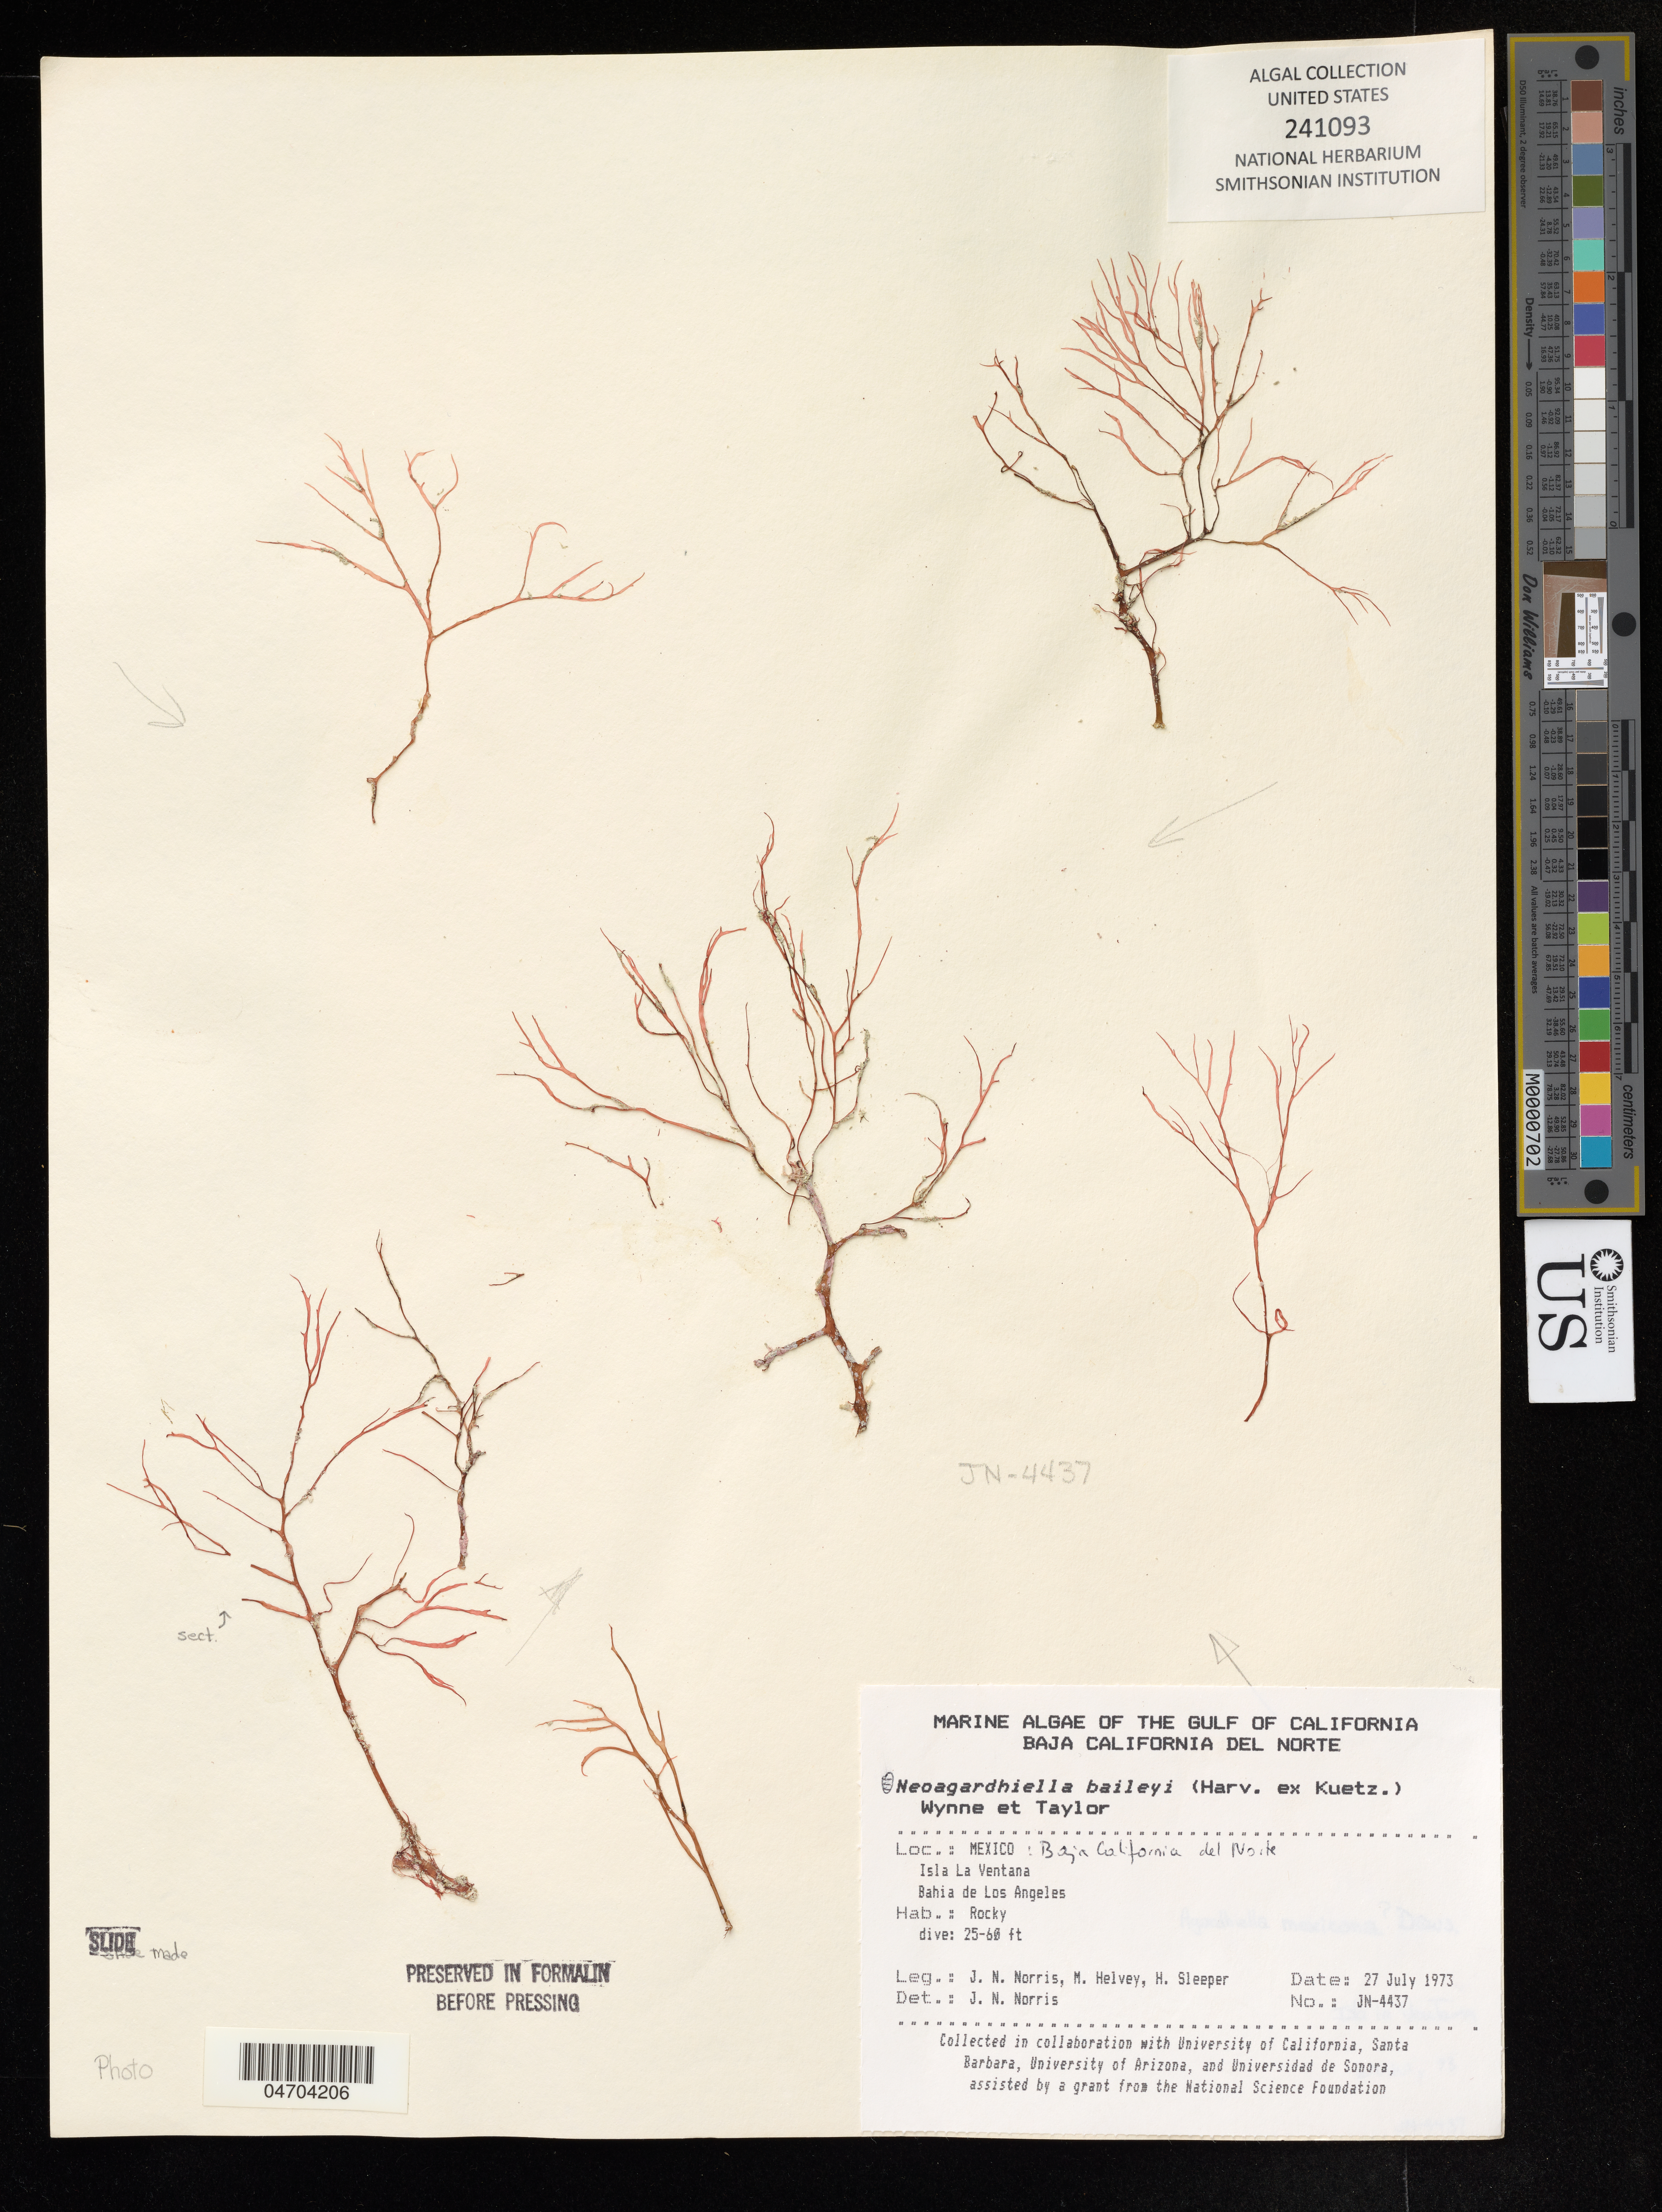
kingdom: Plantae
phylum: Rhodophyta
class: Florideophyceae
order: Gigartinales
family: Solieriaceae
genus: Neoagardhiella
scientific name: Neoagardhiella baileyi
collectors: J. Norris, M. Helvey & Sleeper. H.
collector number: JN-4437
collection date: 1973-07-27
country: Mexico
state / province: Baja California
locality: Del Noite, Isla La Ventana Bahia de Los Angeles.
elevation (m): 8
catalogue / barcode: US 241093